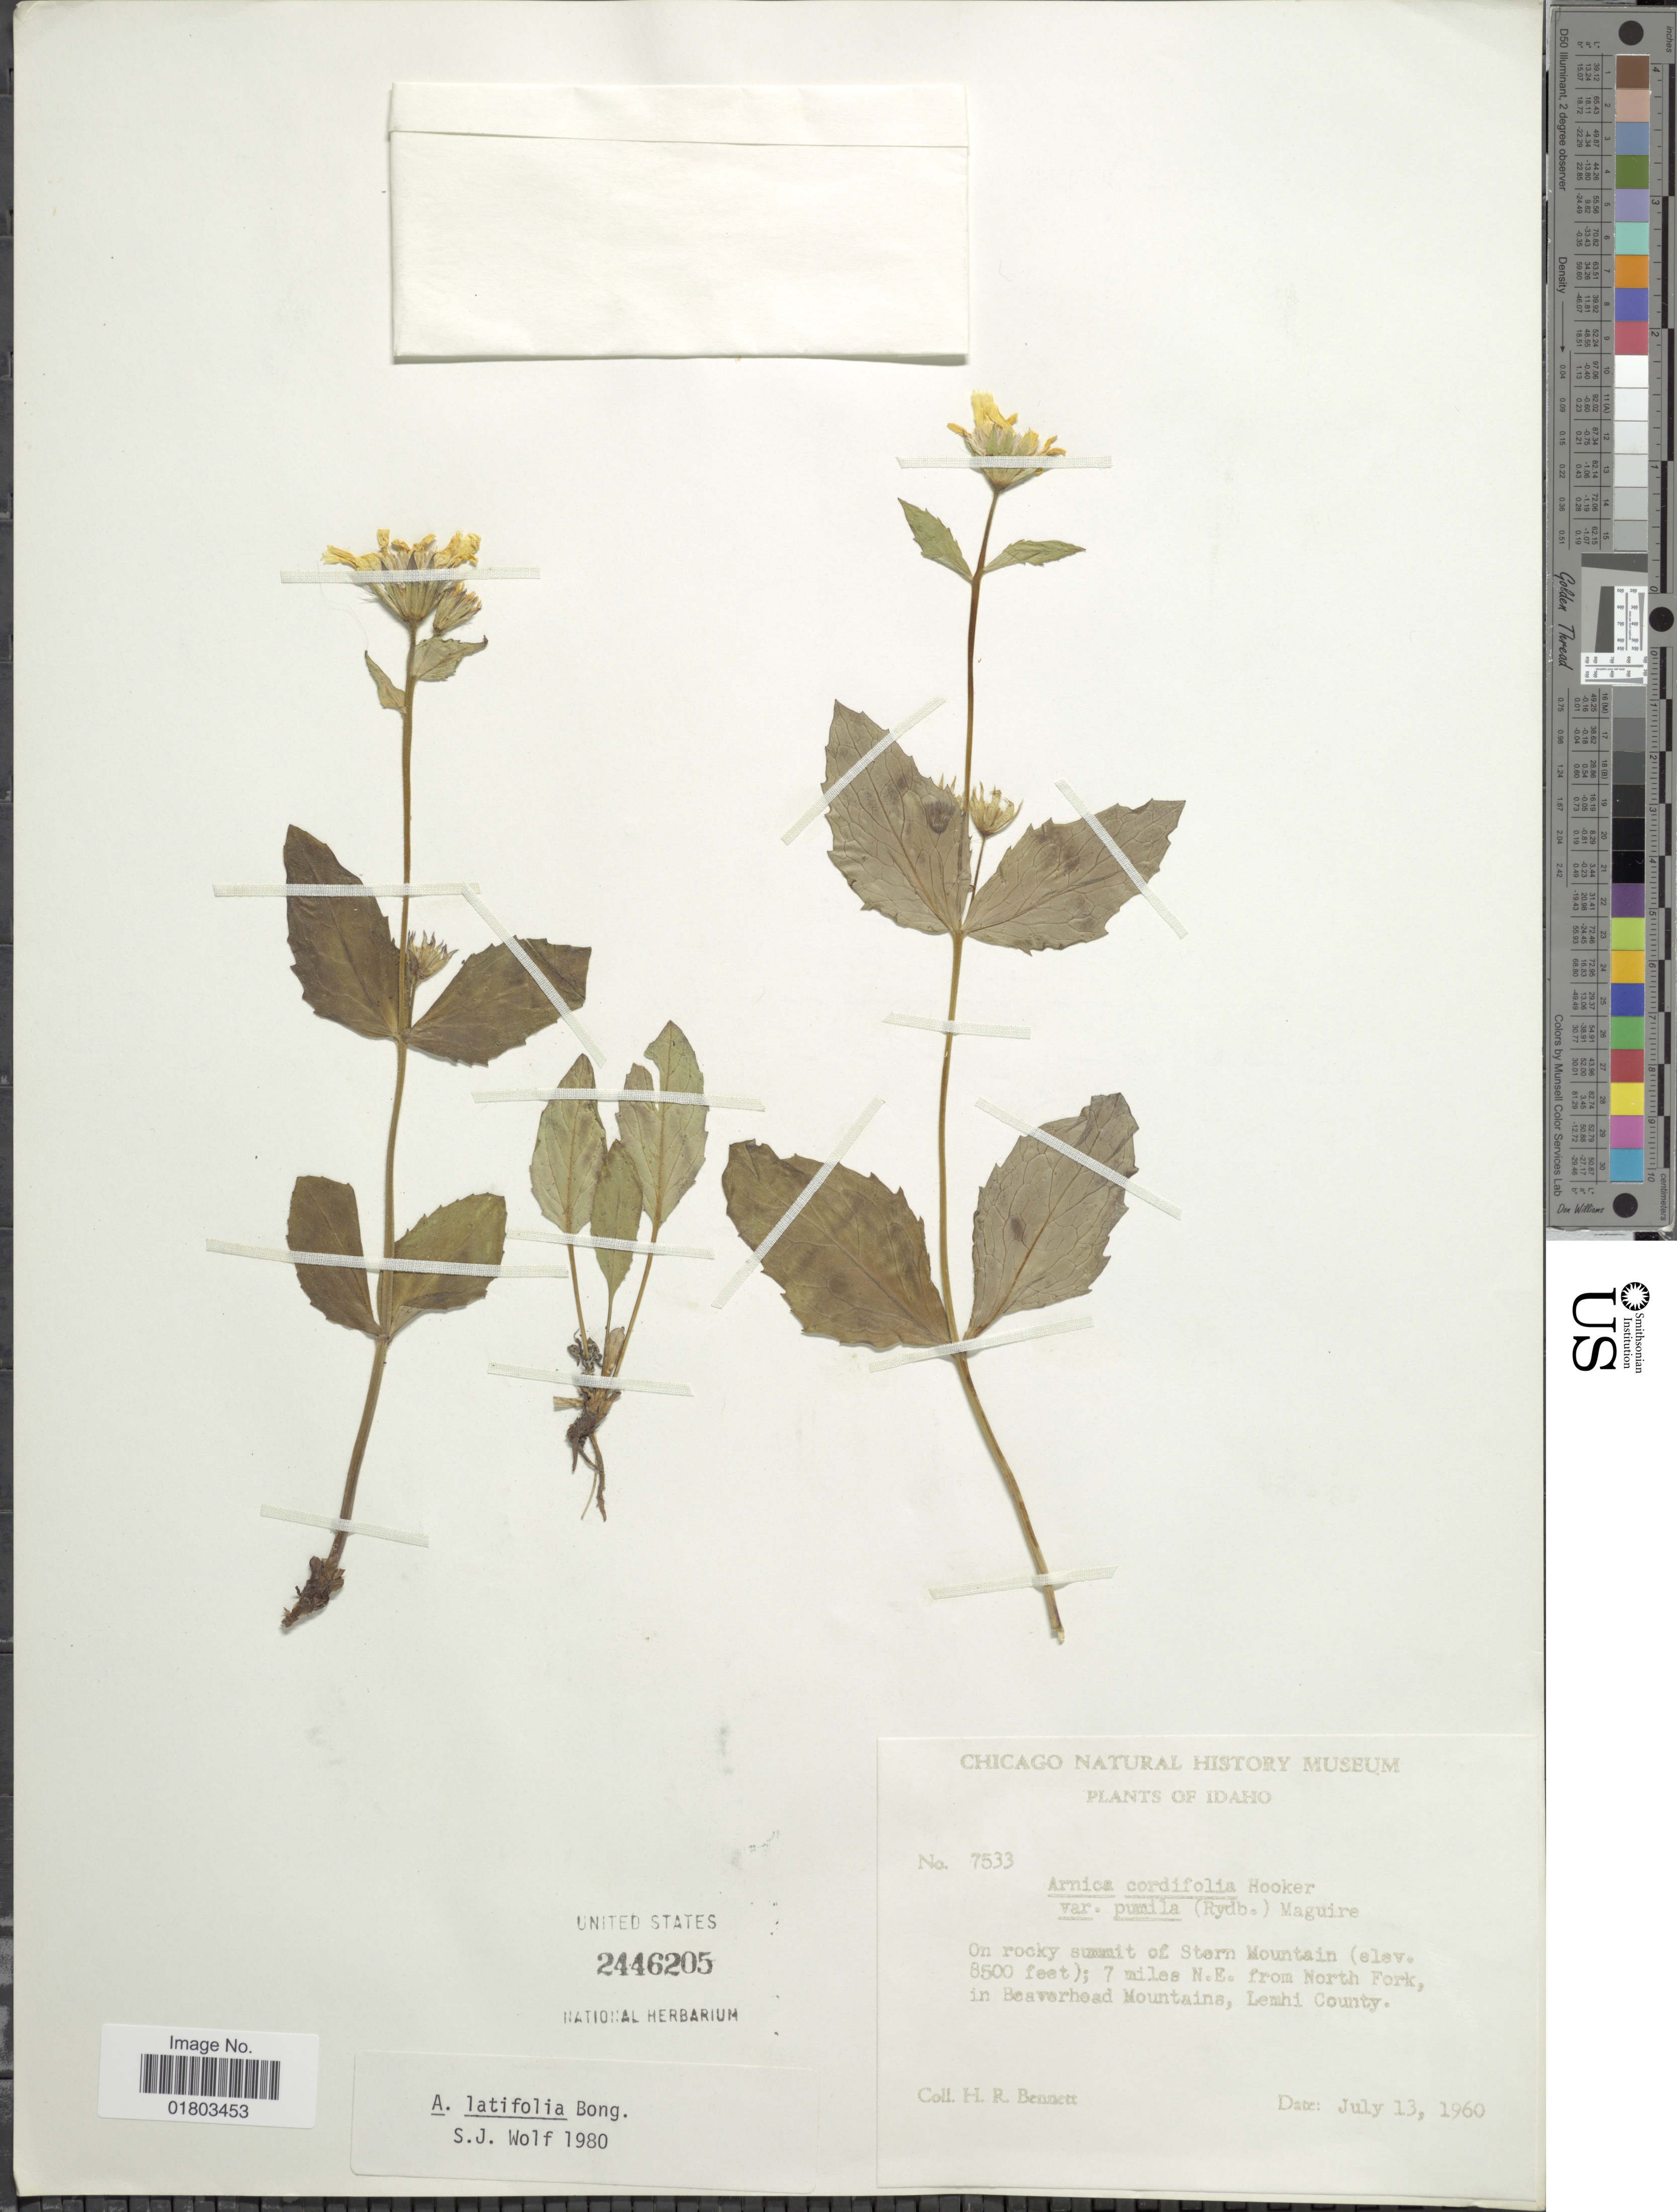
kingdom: Plantae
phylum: Tracheophyta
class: Magnoliopsida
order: Asterales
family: Asteraceae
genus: Arnica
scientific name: Arnica latifolia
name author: Bong.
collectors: H. R. Bennett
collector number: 7533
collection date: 1960-07-13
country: United States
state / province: Idaho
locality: On rocky summit of Stern Mountain; 7 miles N.E. from North Fork, in Beaverhead Mountains, Lemhi County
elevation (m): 2591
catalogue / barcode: US 2446205